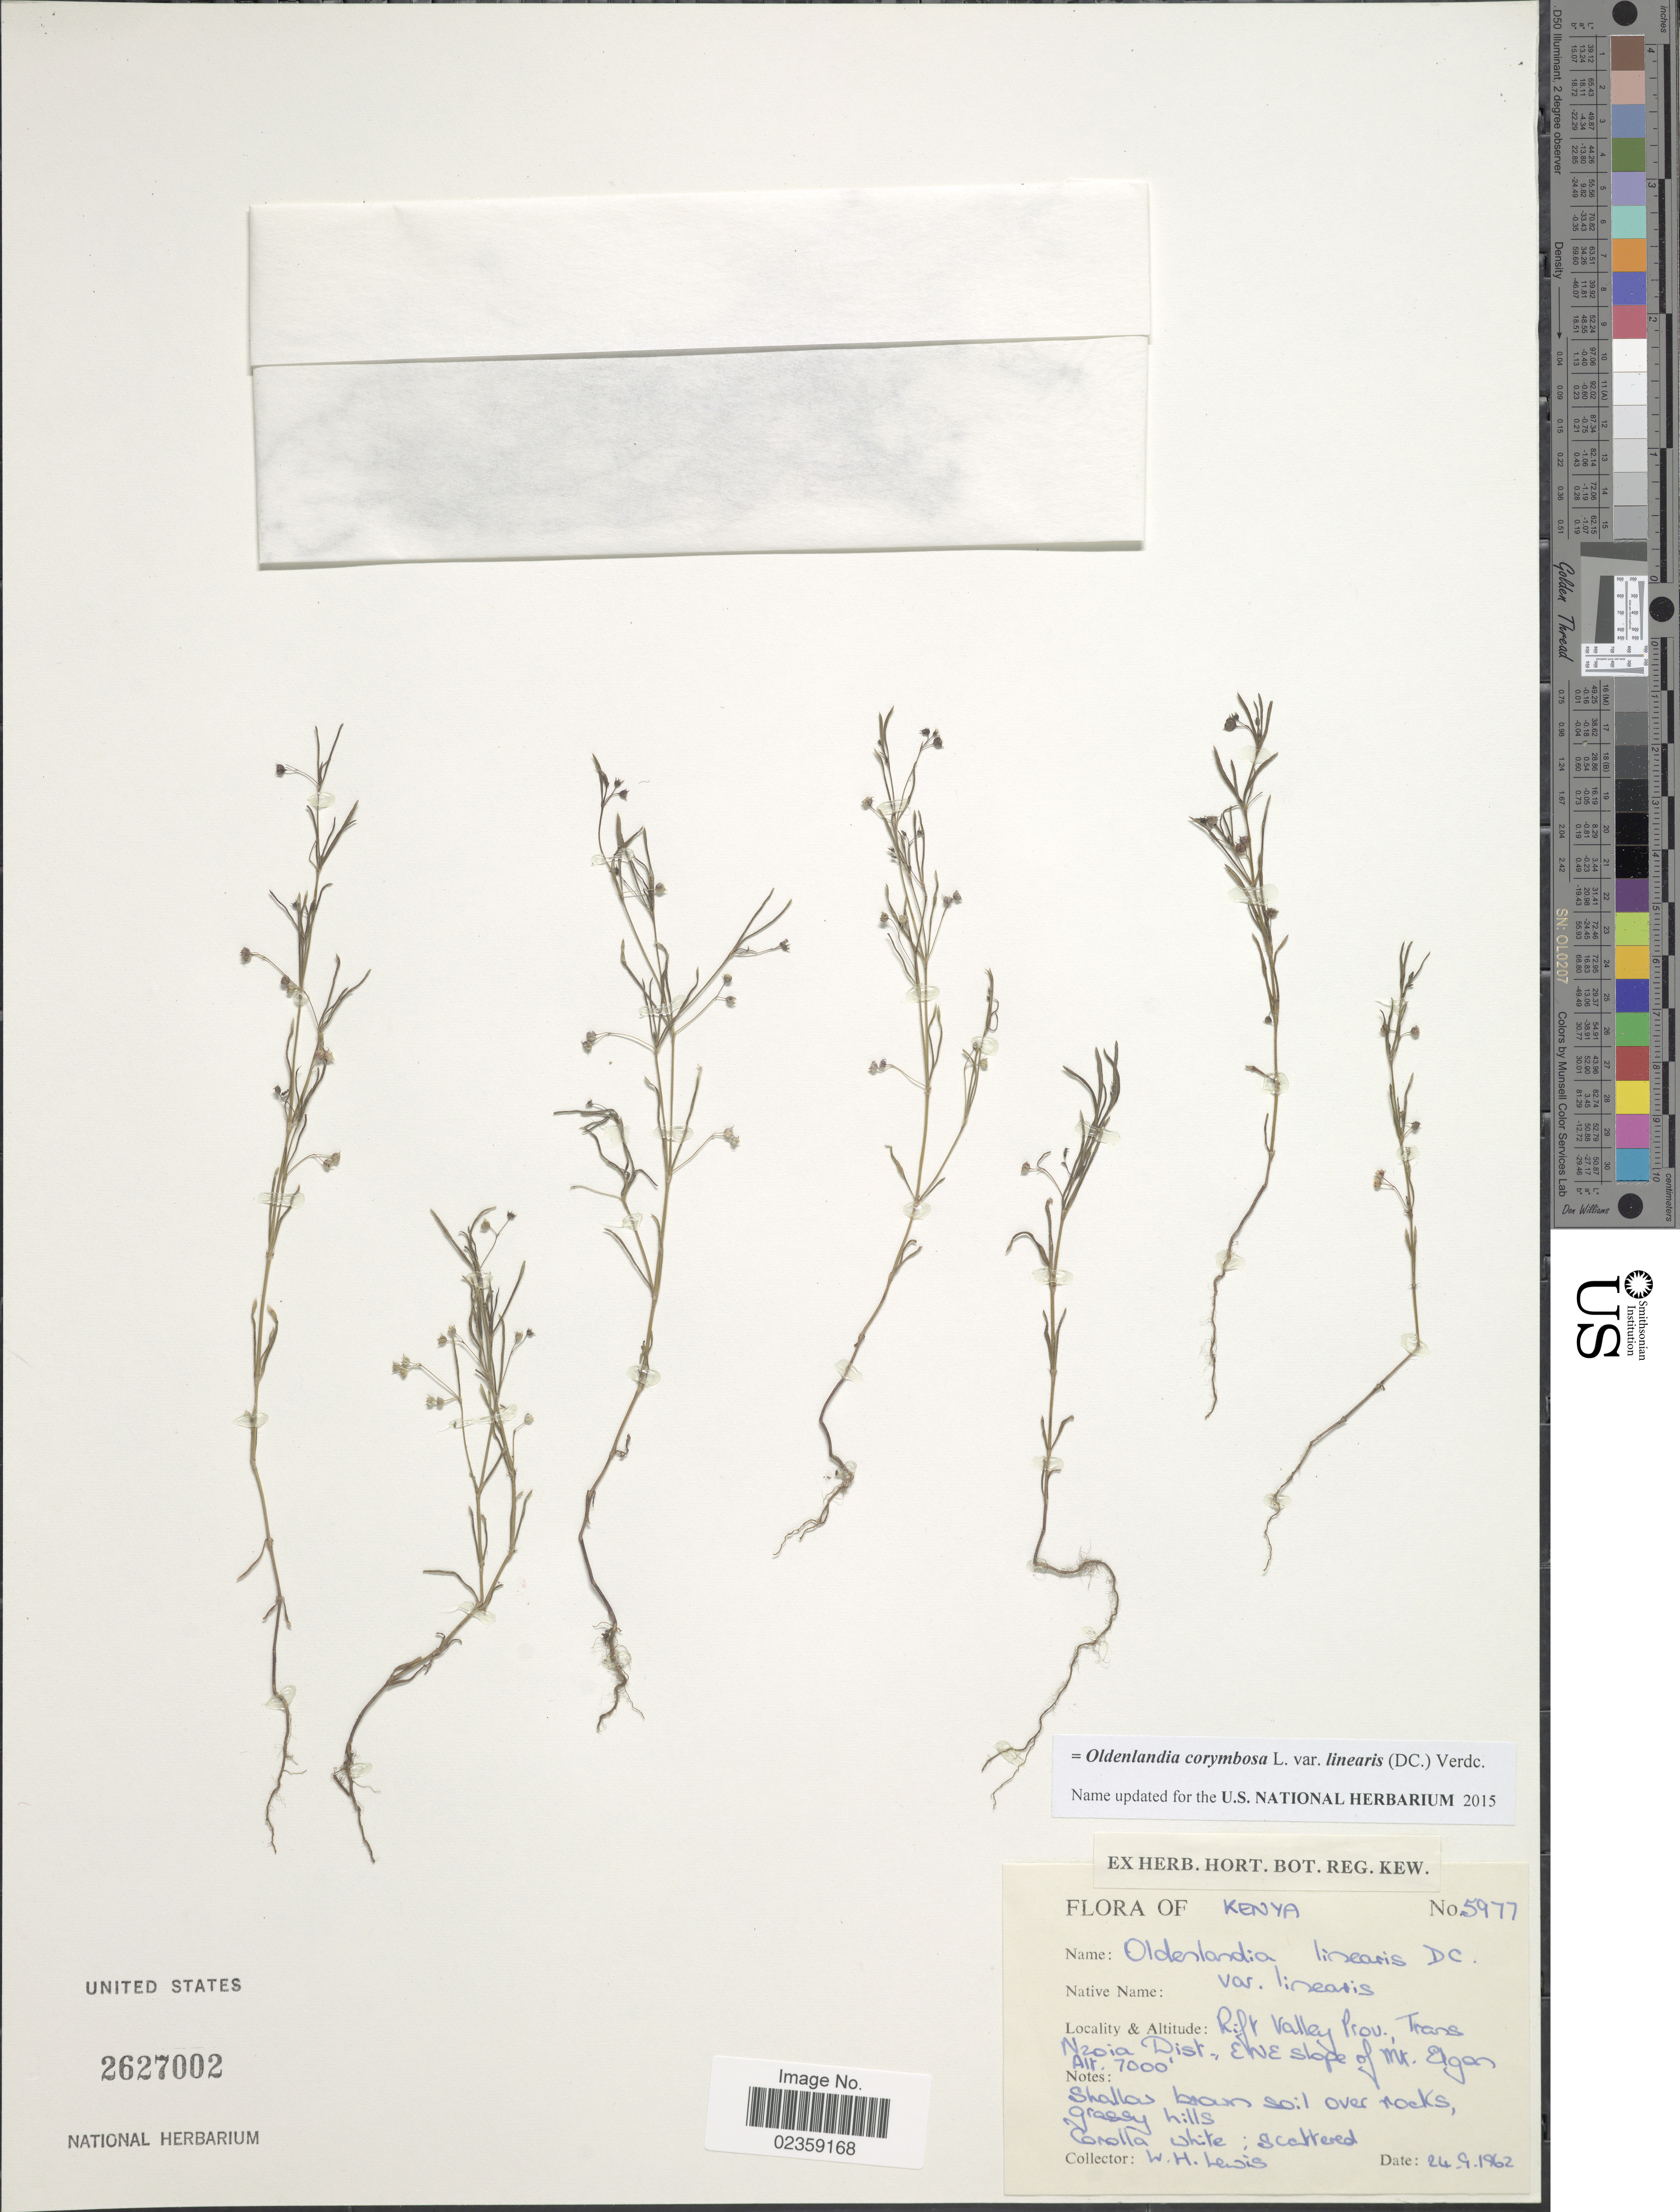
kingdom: Plantae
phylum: Tracheophyta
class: Magnoliopsida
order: Gentianales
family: Rubiaceae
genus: Oldenlandia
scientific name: Oldenlandia linearis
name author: DC.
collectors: W. H. Lewis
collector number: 5977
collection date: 1962-09-24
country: Kenya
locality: Rift Valley Prov., Trans Nozia Dist., ENE slope of Mt. Elgon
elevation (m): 2134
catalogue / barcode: US 2627002